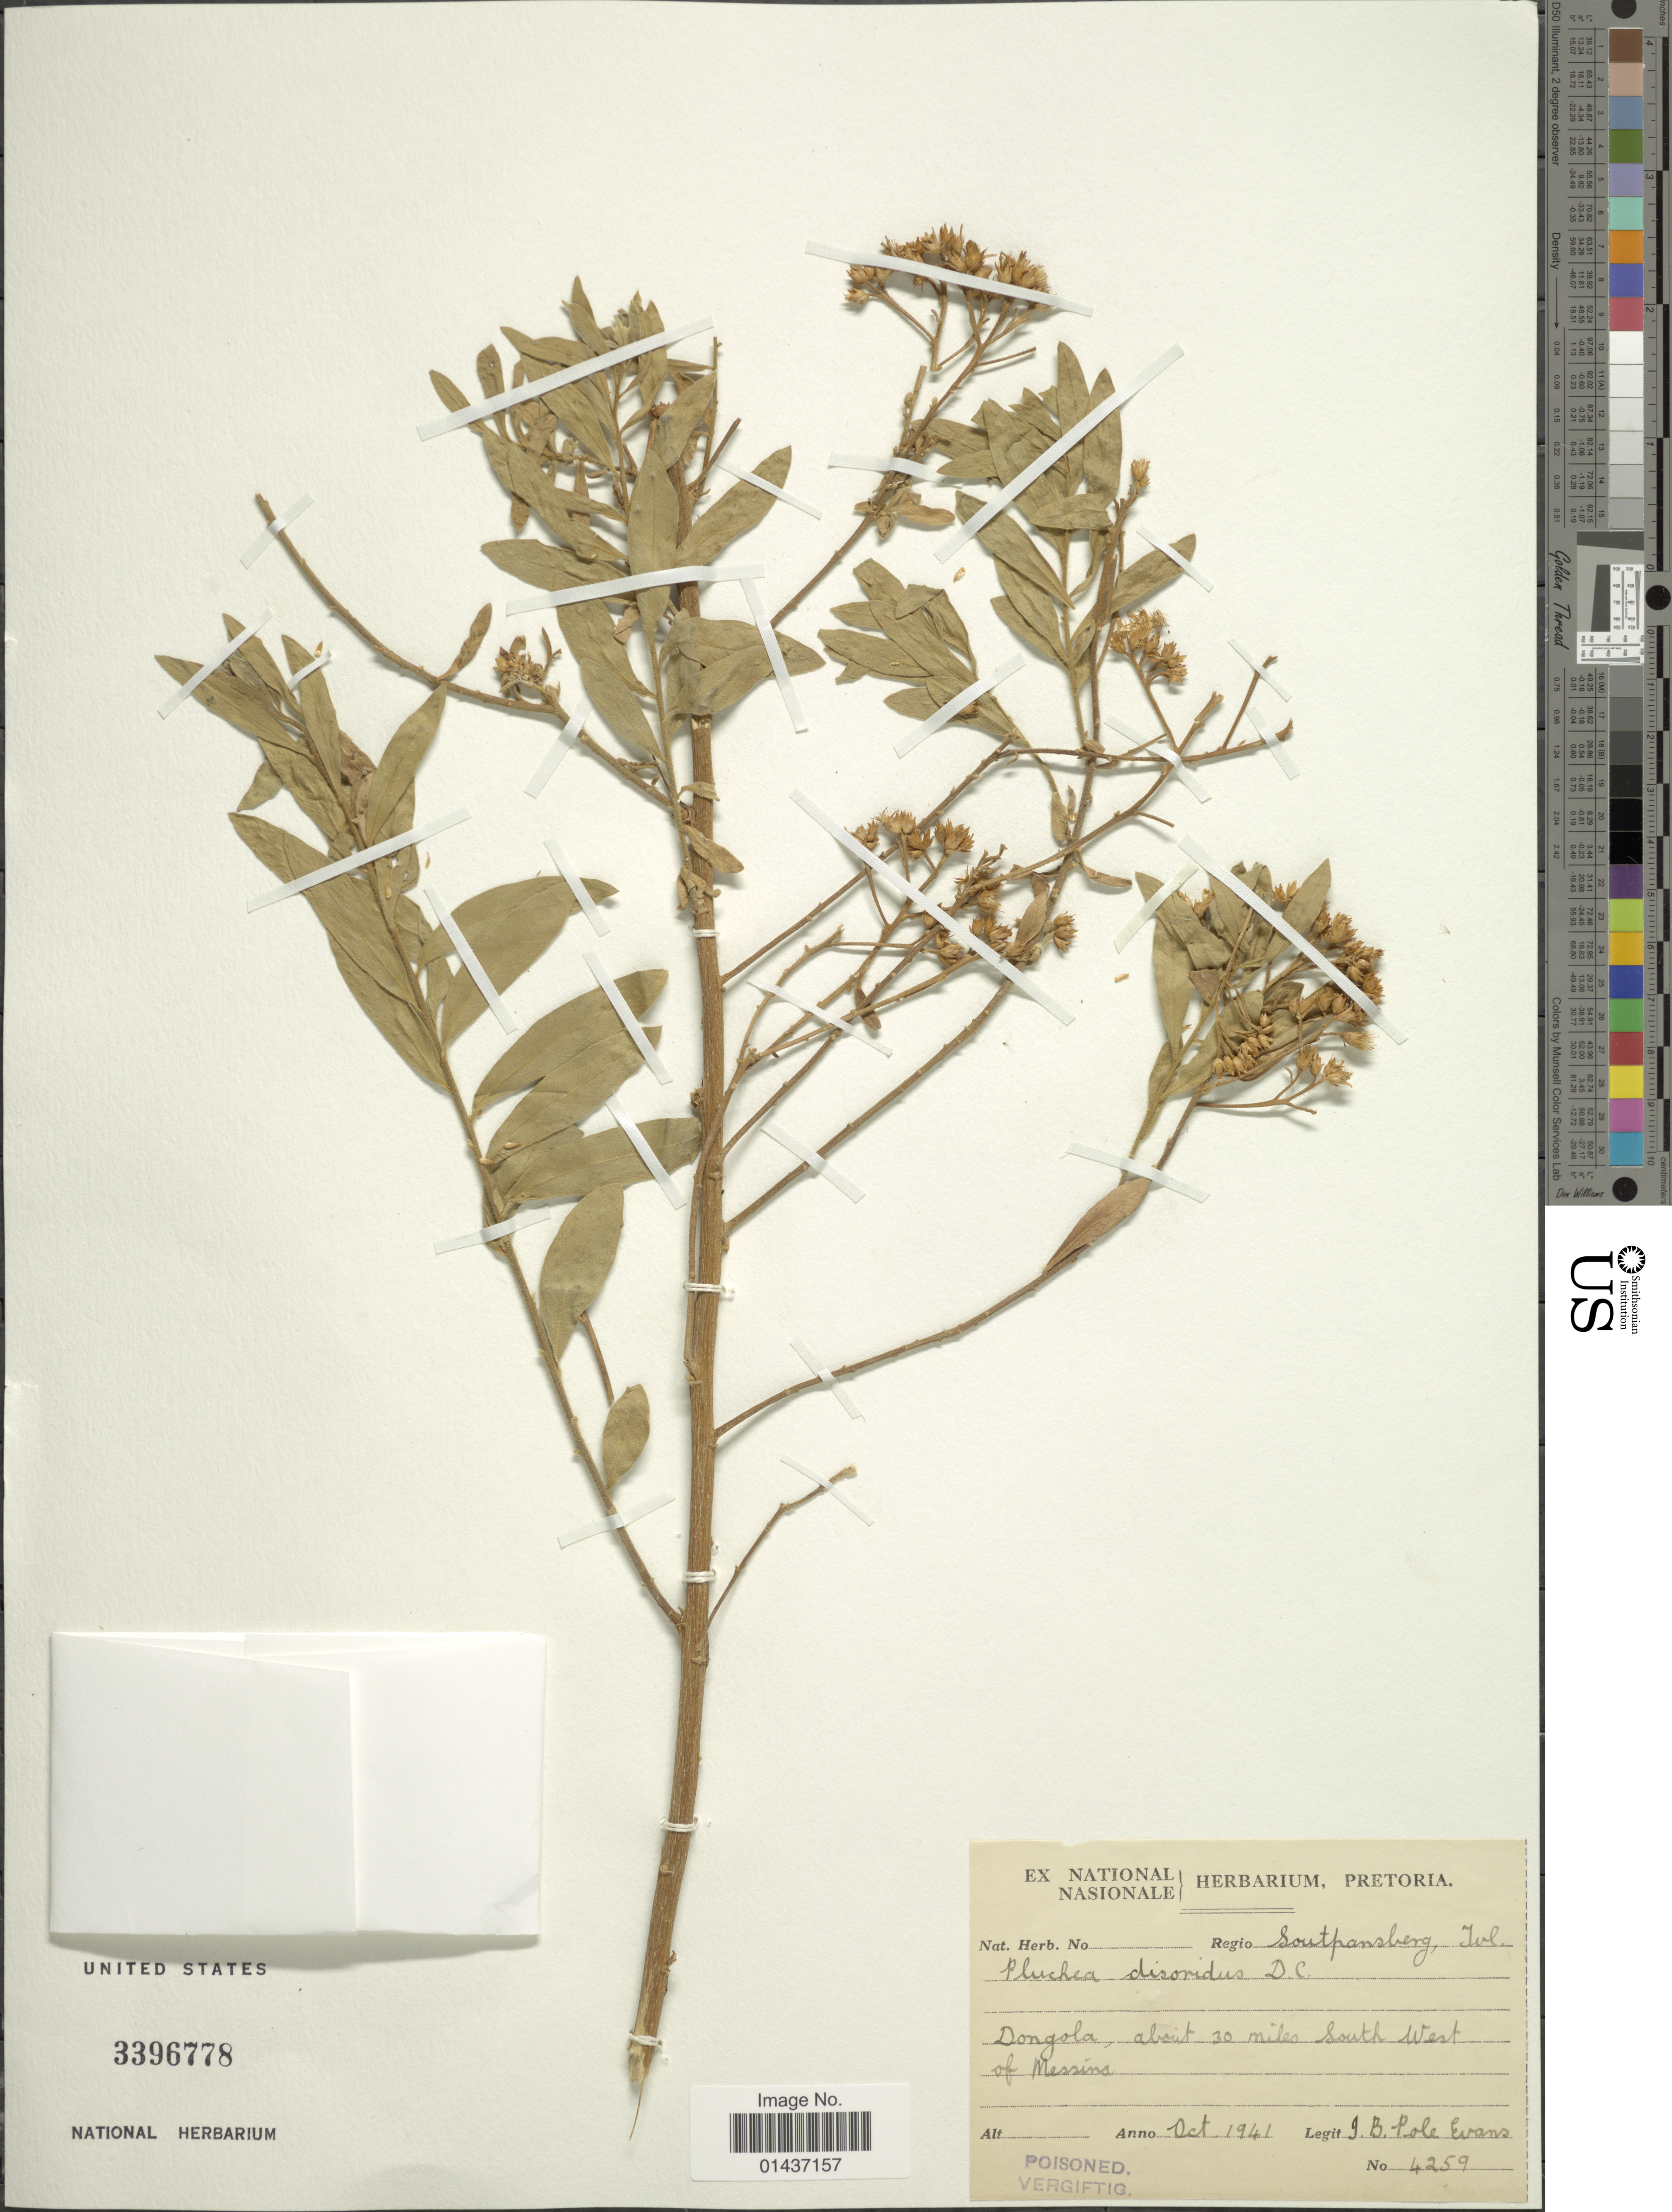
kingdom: Plantae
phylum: Tracheophyta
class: Magnoliopsida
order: Asterales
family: Asteraceae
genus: Pluchea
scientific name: Pluchea dioscoridis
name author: (L.) DC.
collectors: I. B. Pole-Evans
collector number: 4259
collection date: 1941-10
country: South Africa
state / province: Limpopo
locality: Regio Soutpansberg, Dongola, about 20 miles South West of Messina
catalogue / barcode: US 3396778